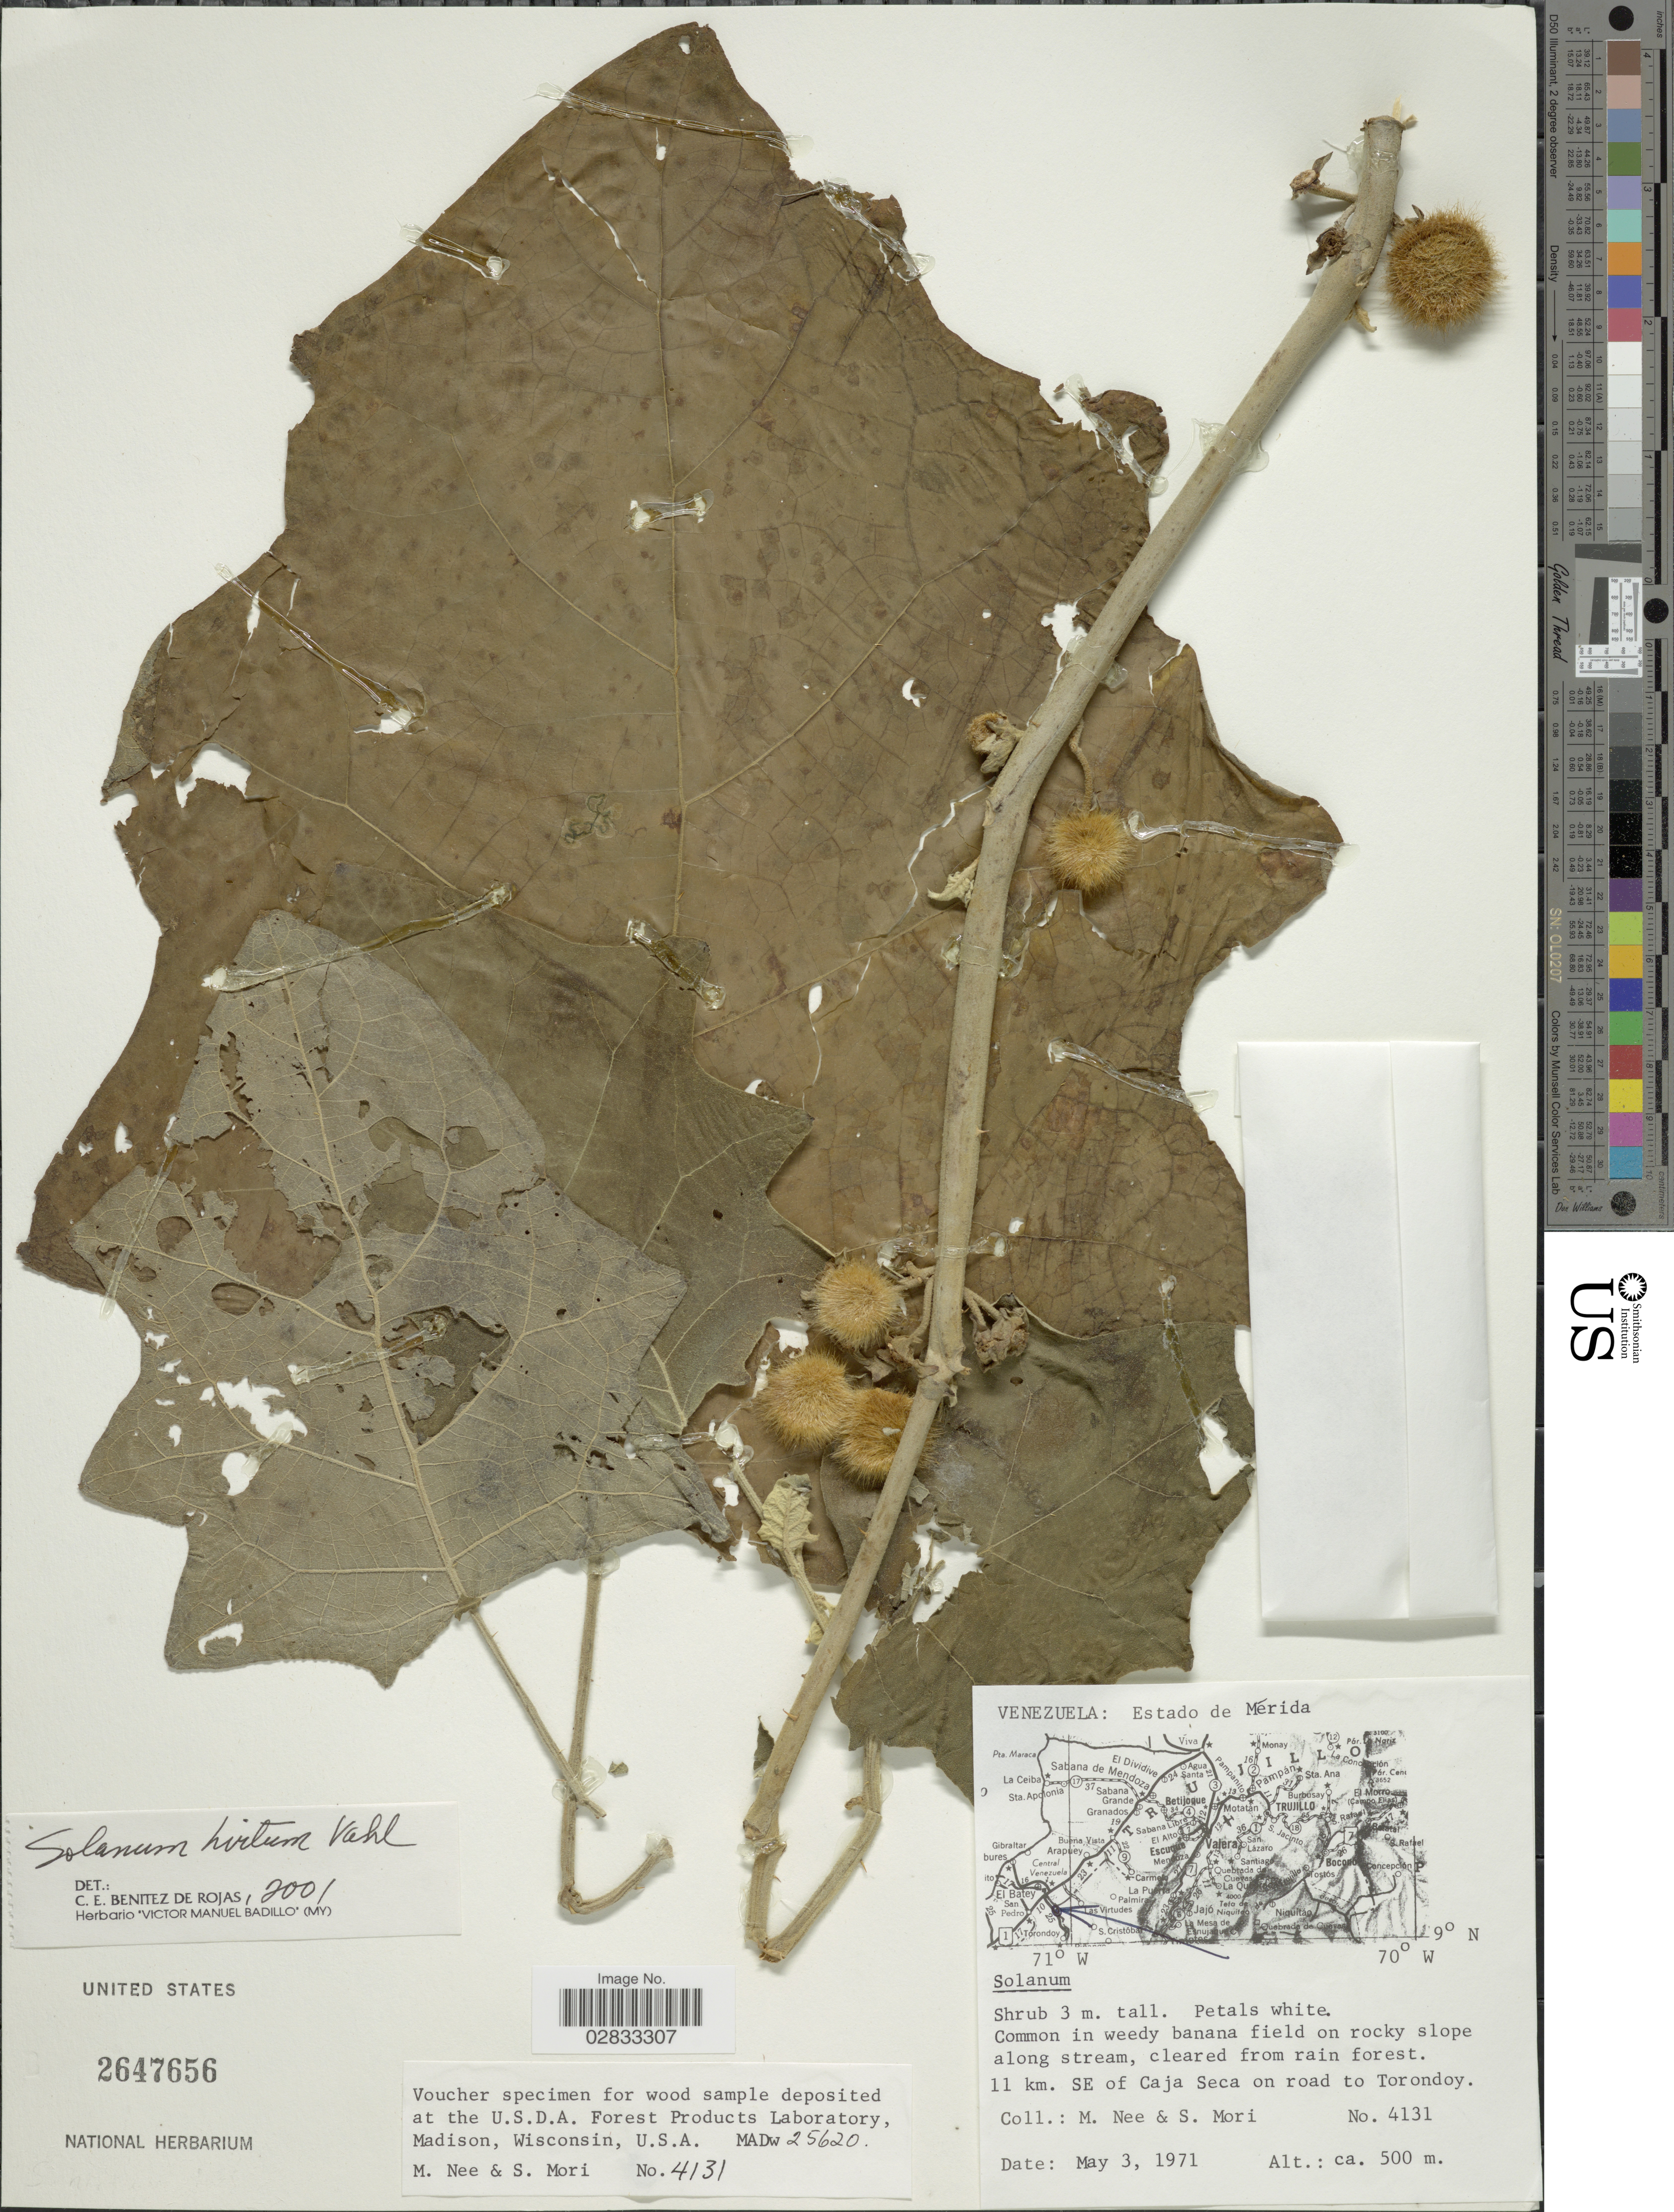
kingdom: Plantae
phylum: Tracheophyta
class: Magnoliopsida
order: Solanales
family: Solanaceae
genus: Solanum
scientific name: Solanum hirtum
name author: Vahl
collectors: M. Nee & S. Mori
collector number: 4131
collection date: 1971-05-03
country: Venezuela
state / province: Mérida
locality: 11 km. SE of Caja Seca on road to Torondoy.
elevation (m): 500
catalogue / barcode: US 2647656